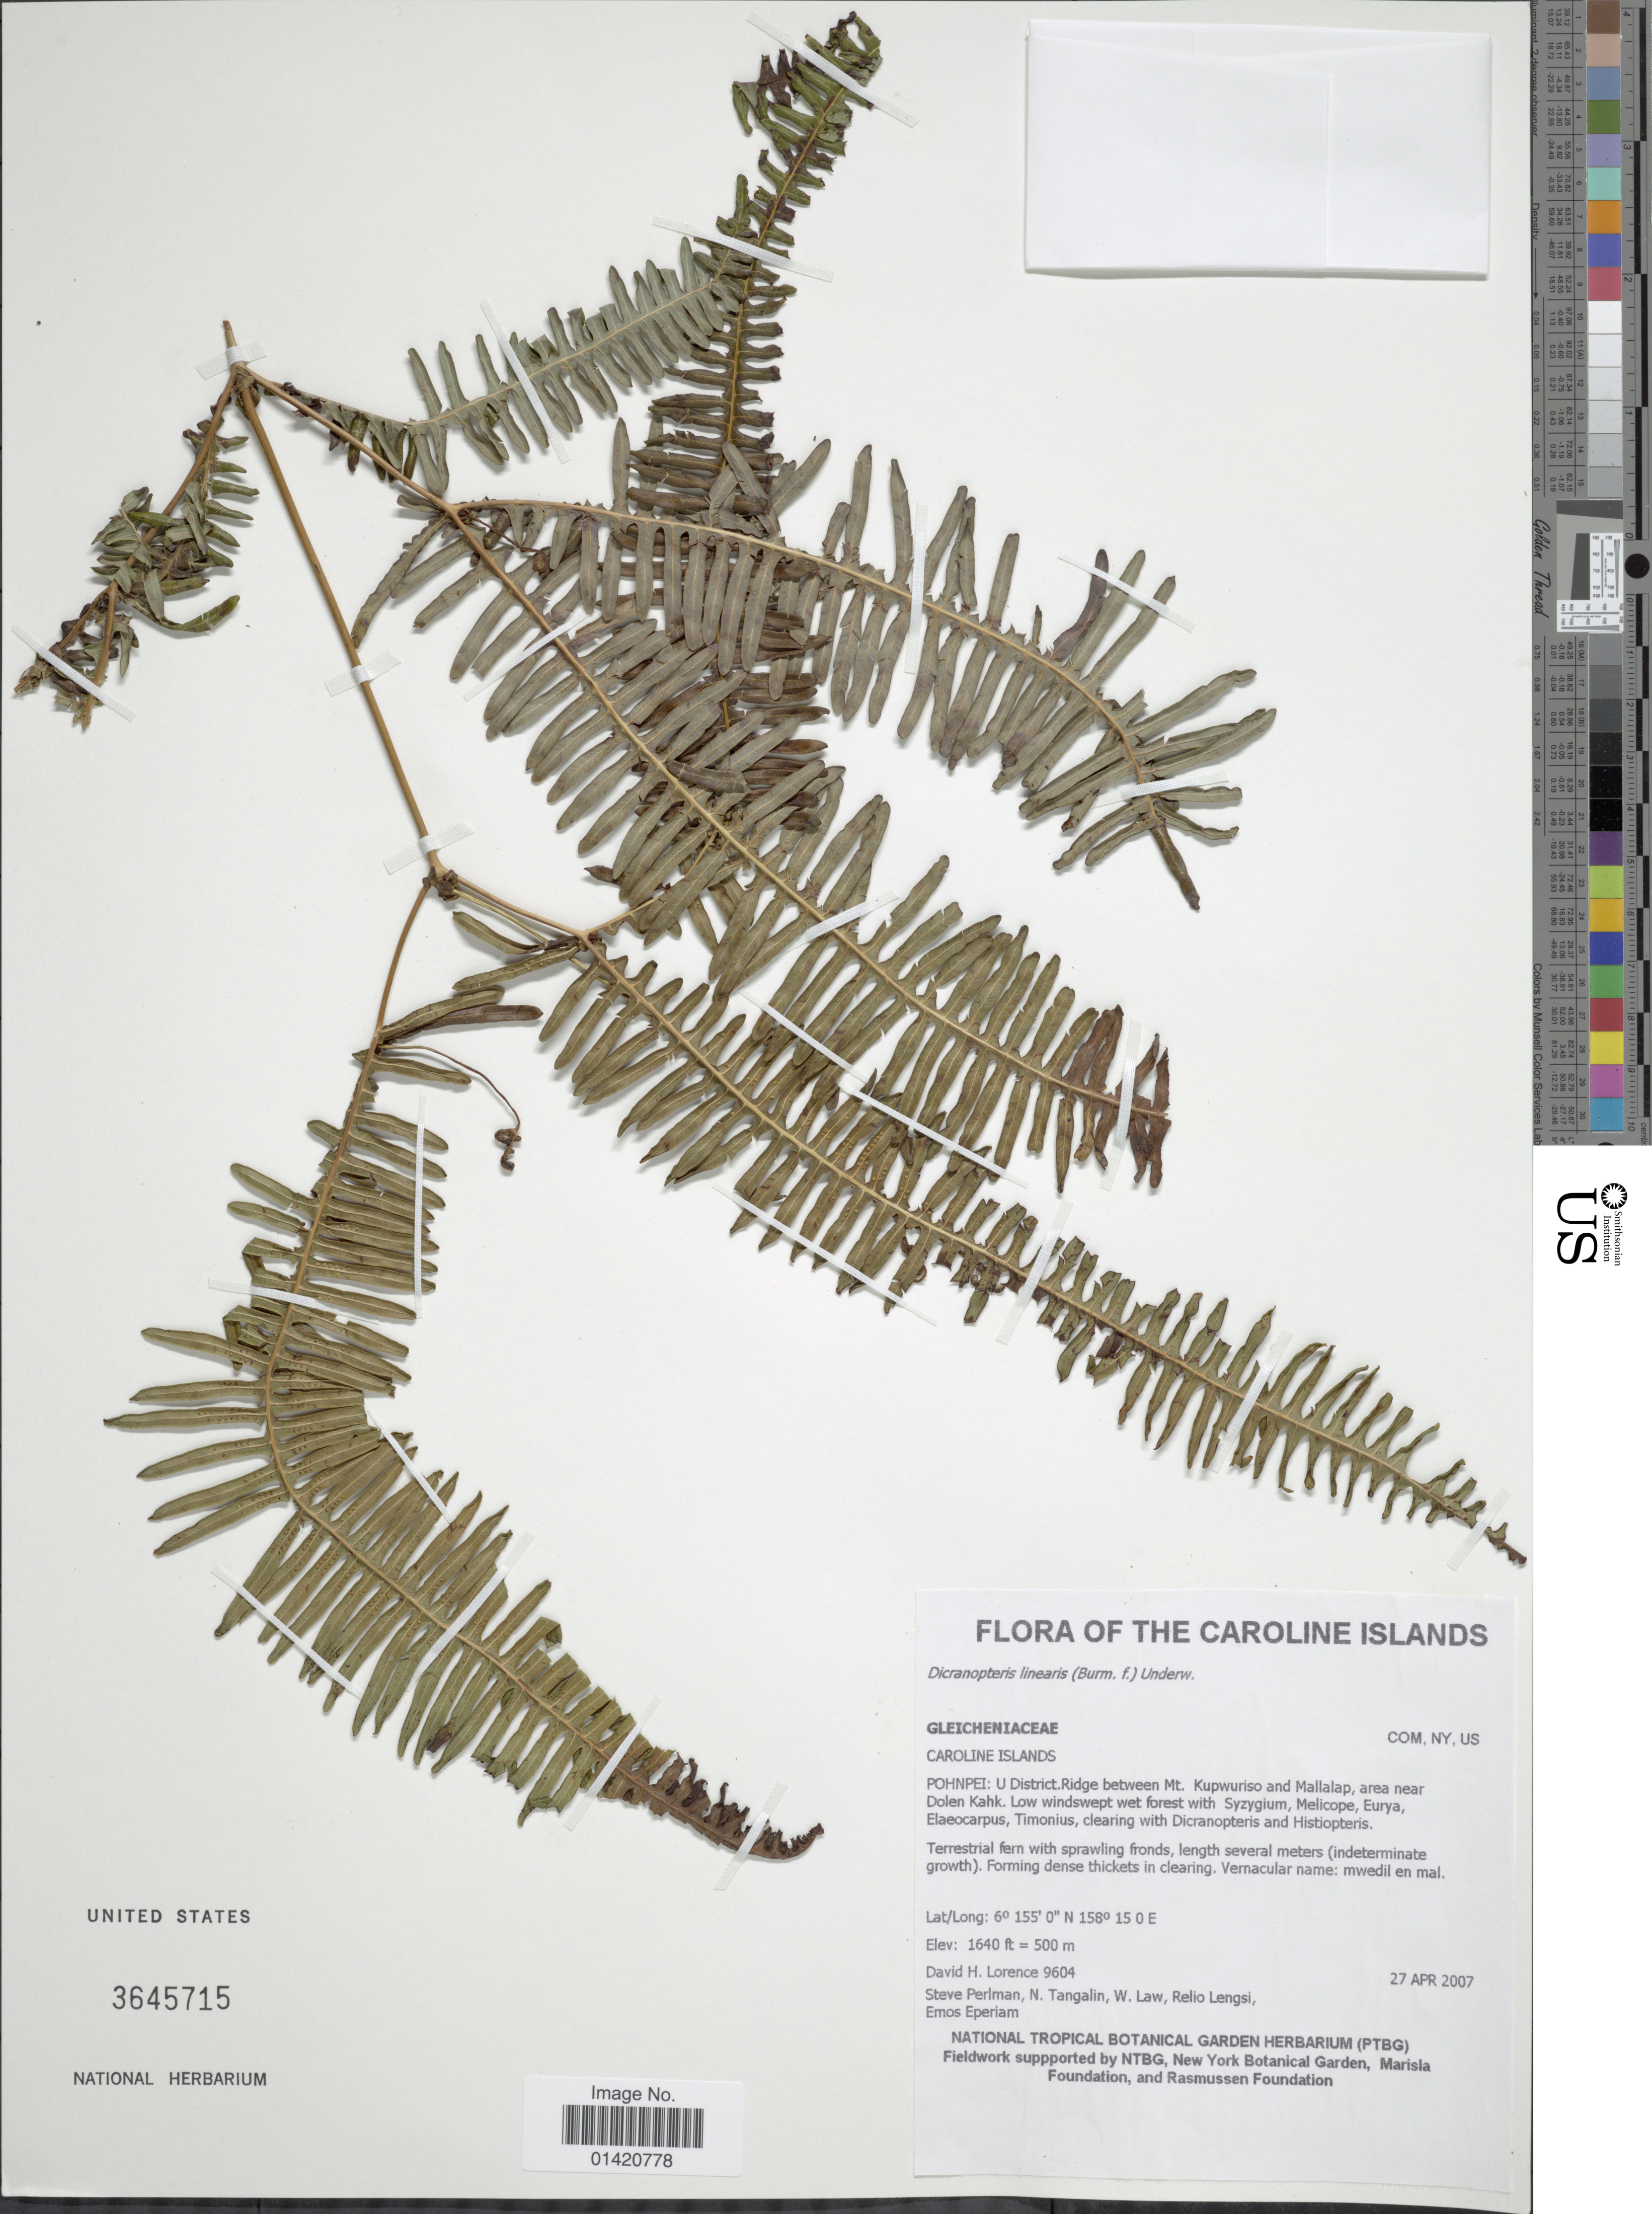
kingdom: Plantae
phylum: Tracheophyta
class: Polypodiopsida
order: Gleicheniales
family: Gleicheniaceae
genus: Dicranopteris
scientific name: Dicranopteris linearis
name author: (Burm. f.) Underw.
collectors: D. Lorence, S. Perlman, N. Tangalin, W. Law & et al.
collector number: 9604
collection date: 2007-04-27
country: Micronesia, Federated States of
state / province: Pohnpei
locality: The Caroline Islands,U District between Mt Kupwuriso and Mallalap, area near Dolen Kahk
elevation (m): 500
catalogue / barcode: US 3645715